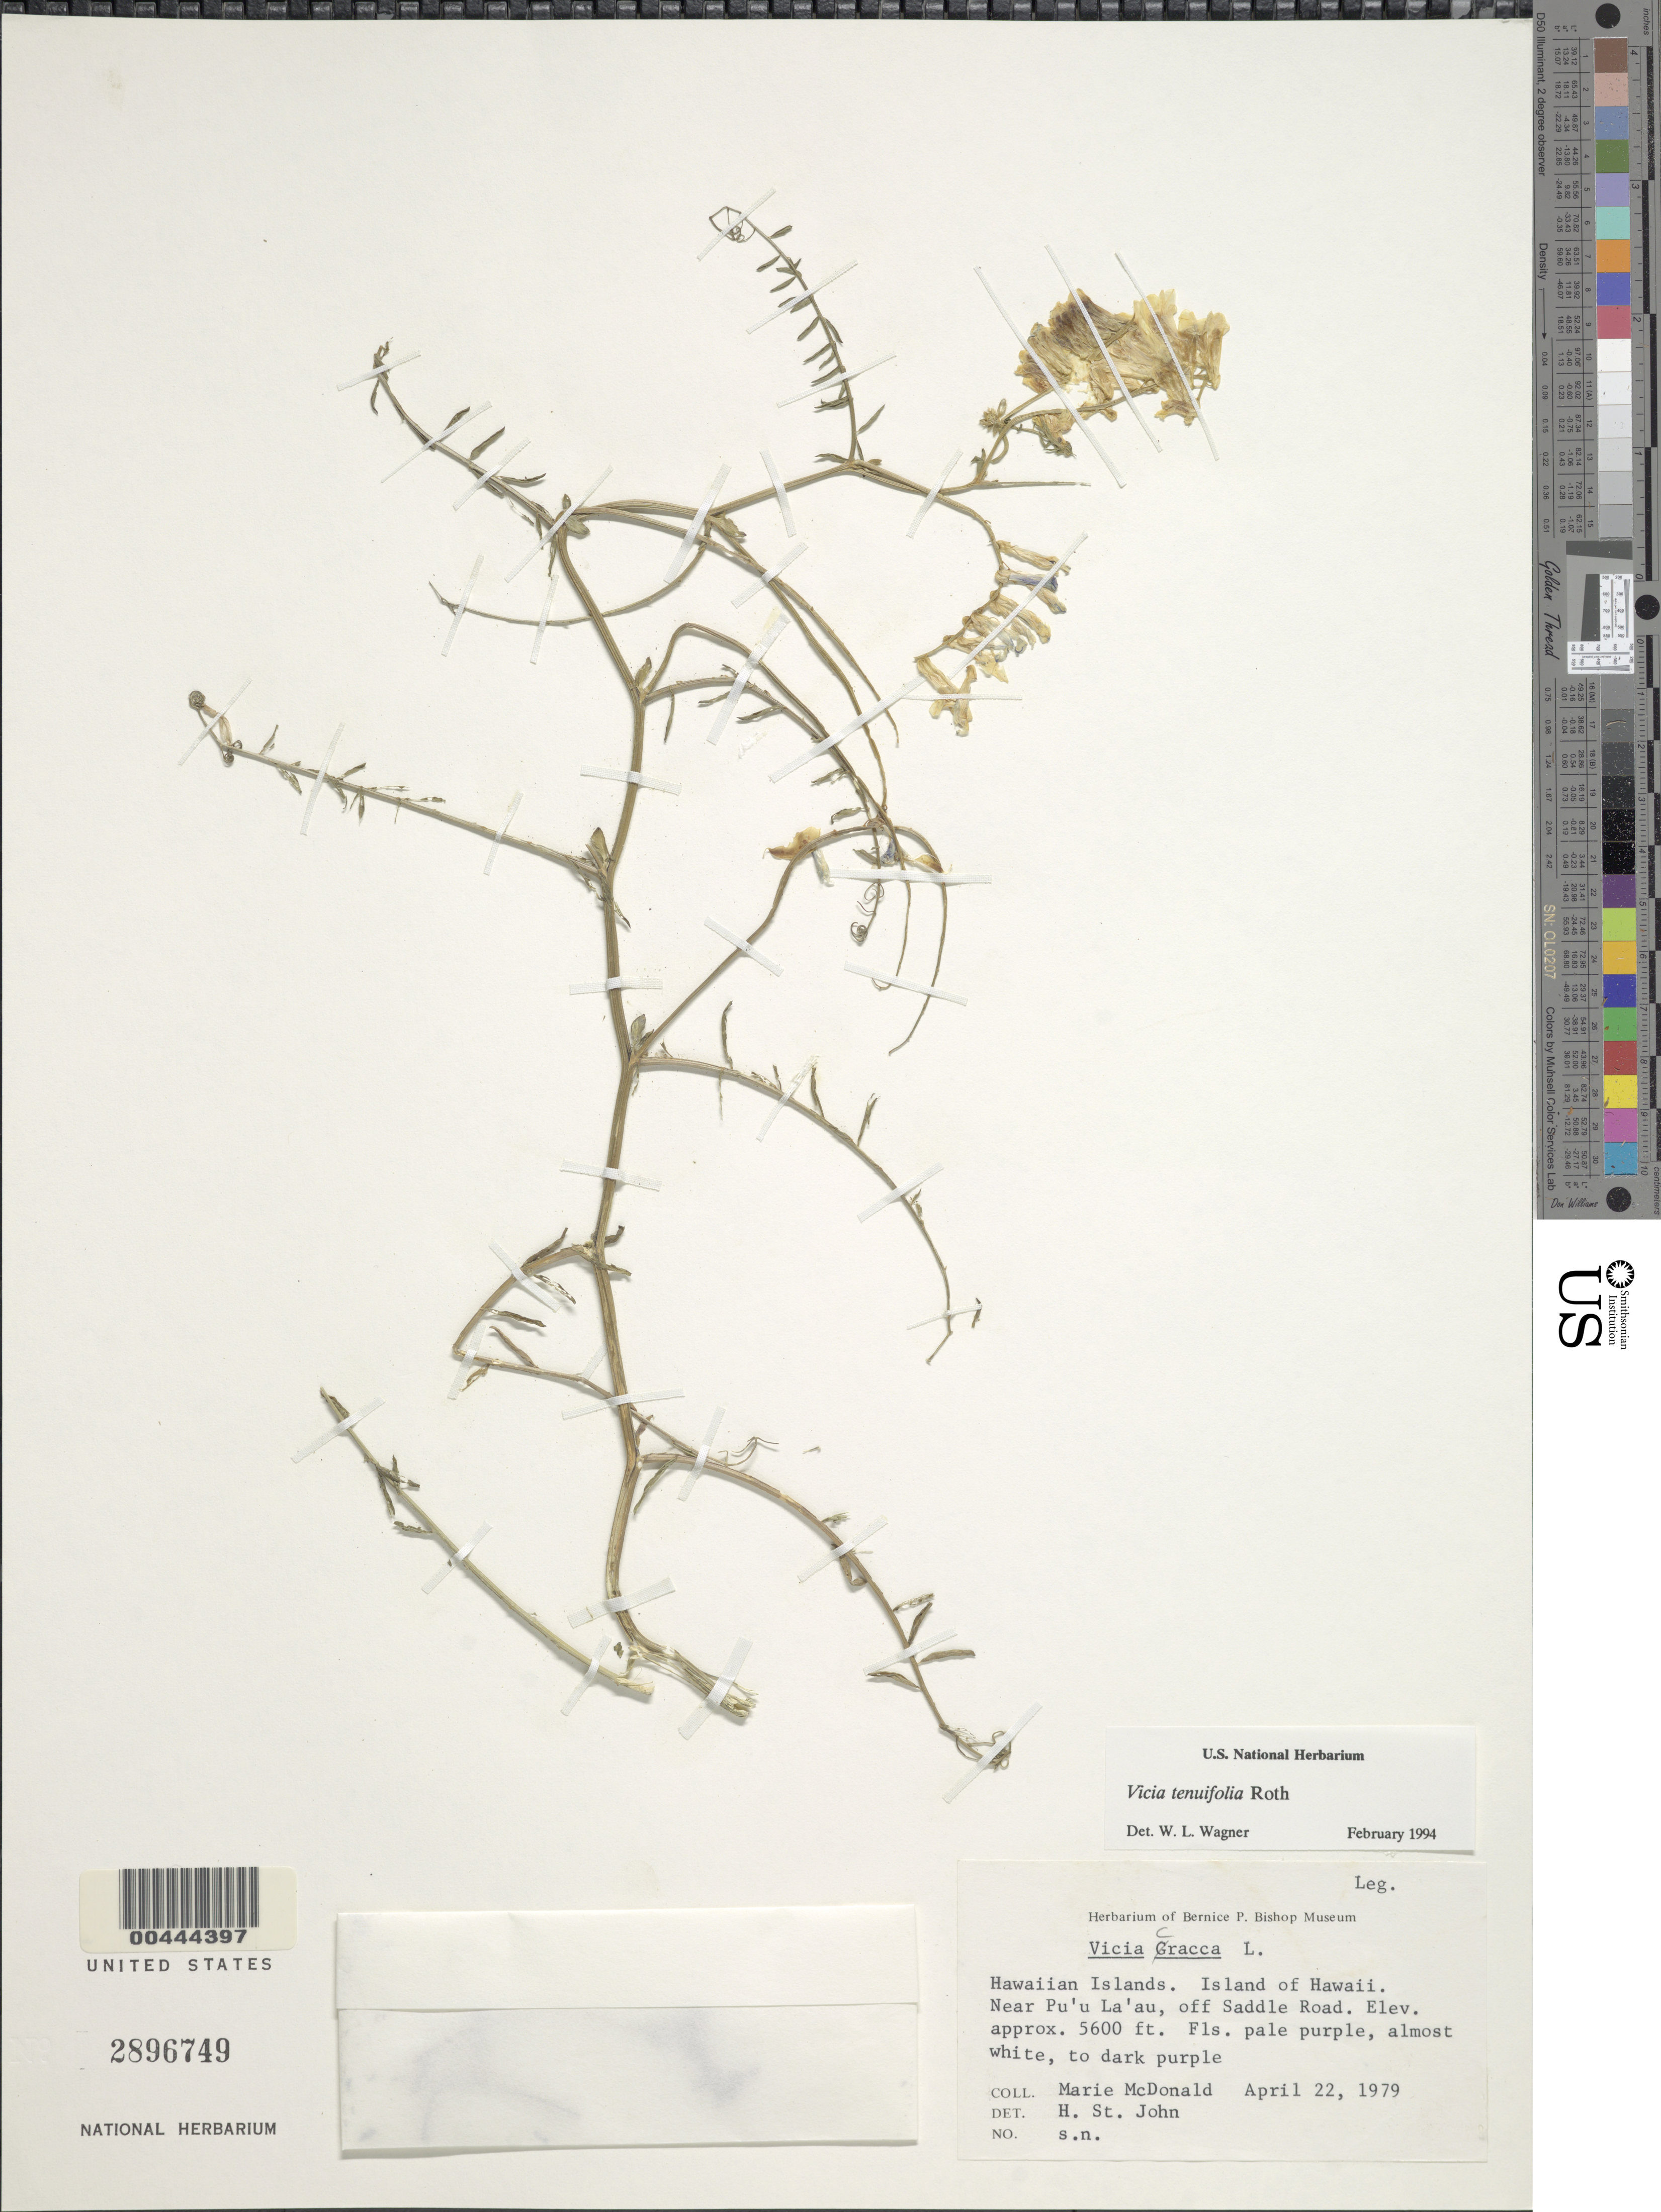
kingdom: Plantae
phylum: Tracheophyta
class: Magnoliopsida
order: Fabales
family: Fabaceae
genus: Vicia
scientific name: Vicia tenuifolia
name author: Ten.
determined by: Wagner, W. L., (BOT), Smithsonian Institution - National Museum of Natural History (UNITED STATES)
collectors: M. McDonald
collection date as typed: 22 Apr 1979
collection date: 1979-04-22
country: United States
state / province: Hawaii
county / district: Hawaii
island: Hawaii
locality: Near Pu'u La'au, off Saddle road.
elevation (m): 1707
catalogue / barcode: US 2896749